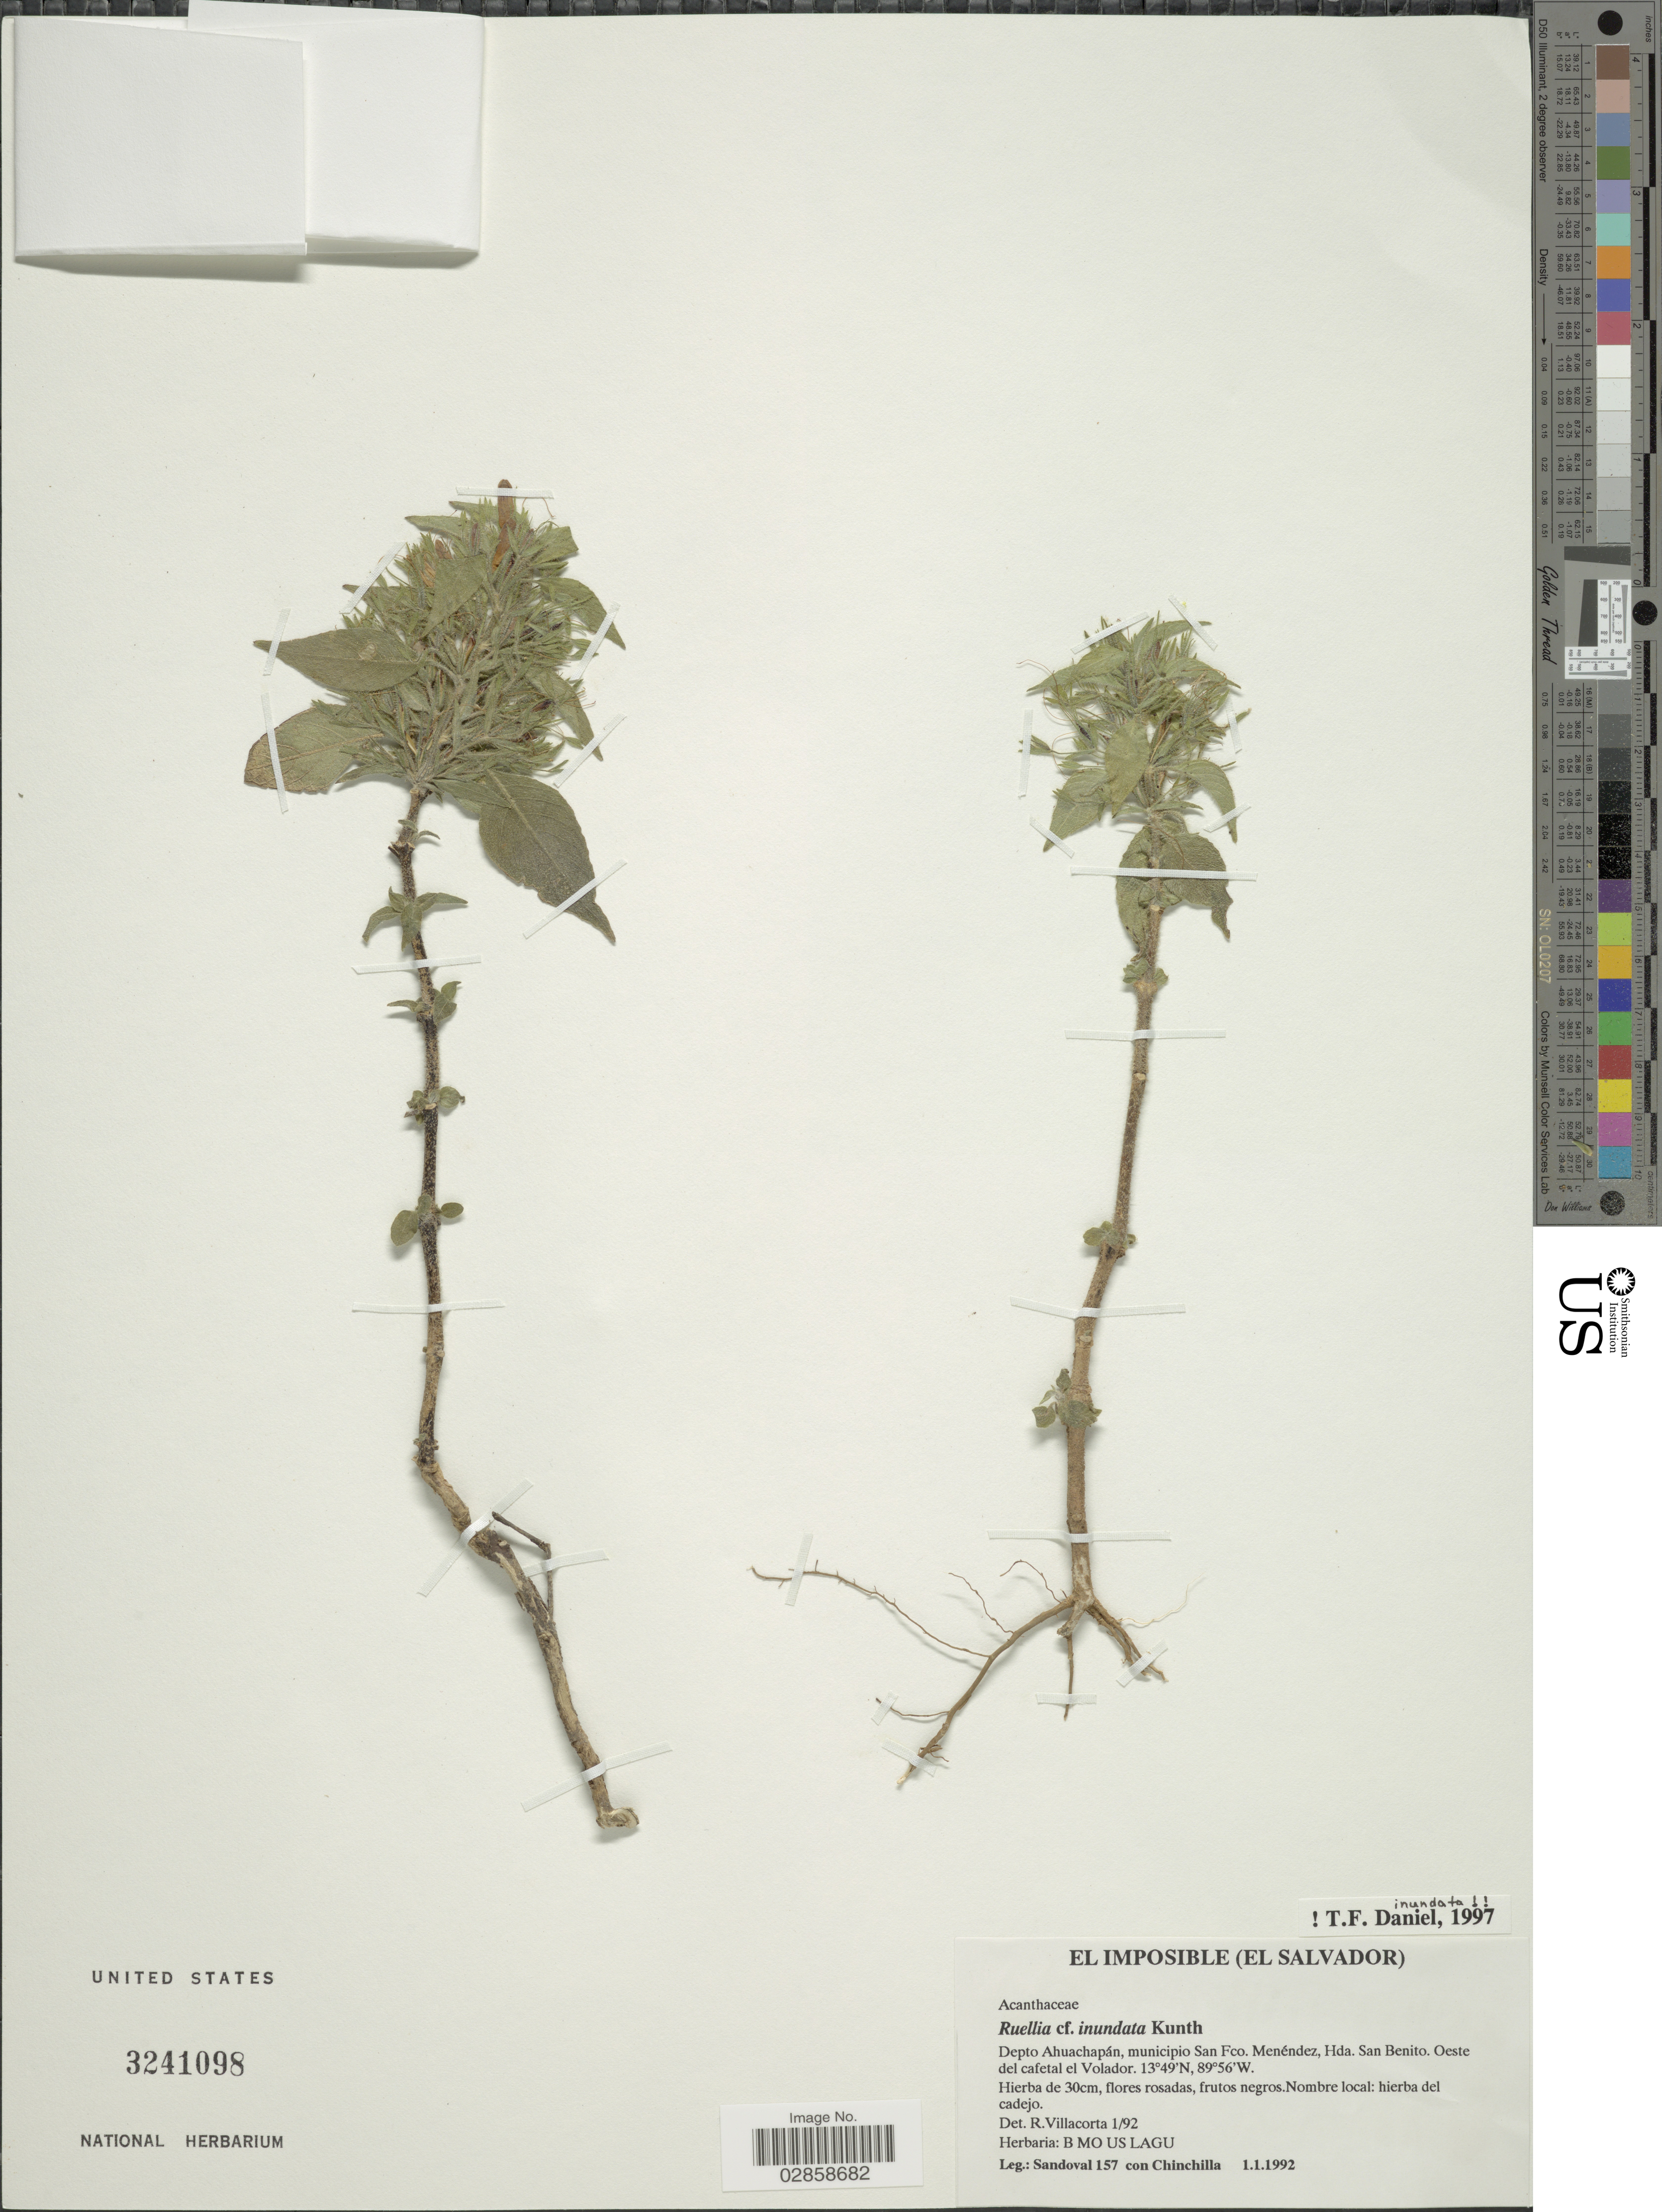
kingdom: Plantae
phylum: Tracheophyta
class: Magnoliopsida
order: Lamiales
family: Acanthaceae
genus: Ruellia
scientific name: Ruellia inundata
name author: Kunth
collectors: -- Sandoval & -. Chinchilla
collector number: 157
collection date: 1992-01-01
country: El Salvador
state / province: Ahuachapan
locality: Depto Ahuachapán, municipio San Fco. Menéndez, Hda. San Benito. Oeste del cafetal el Volador.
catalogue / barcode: US 3241098